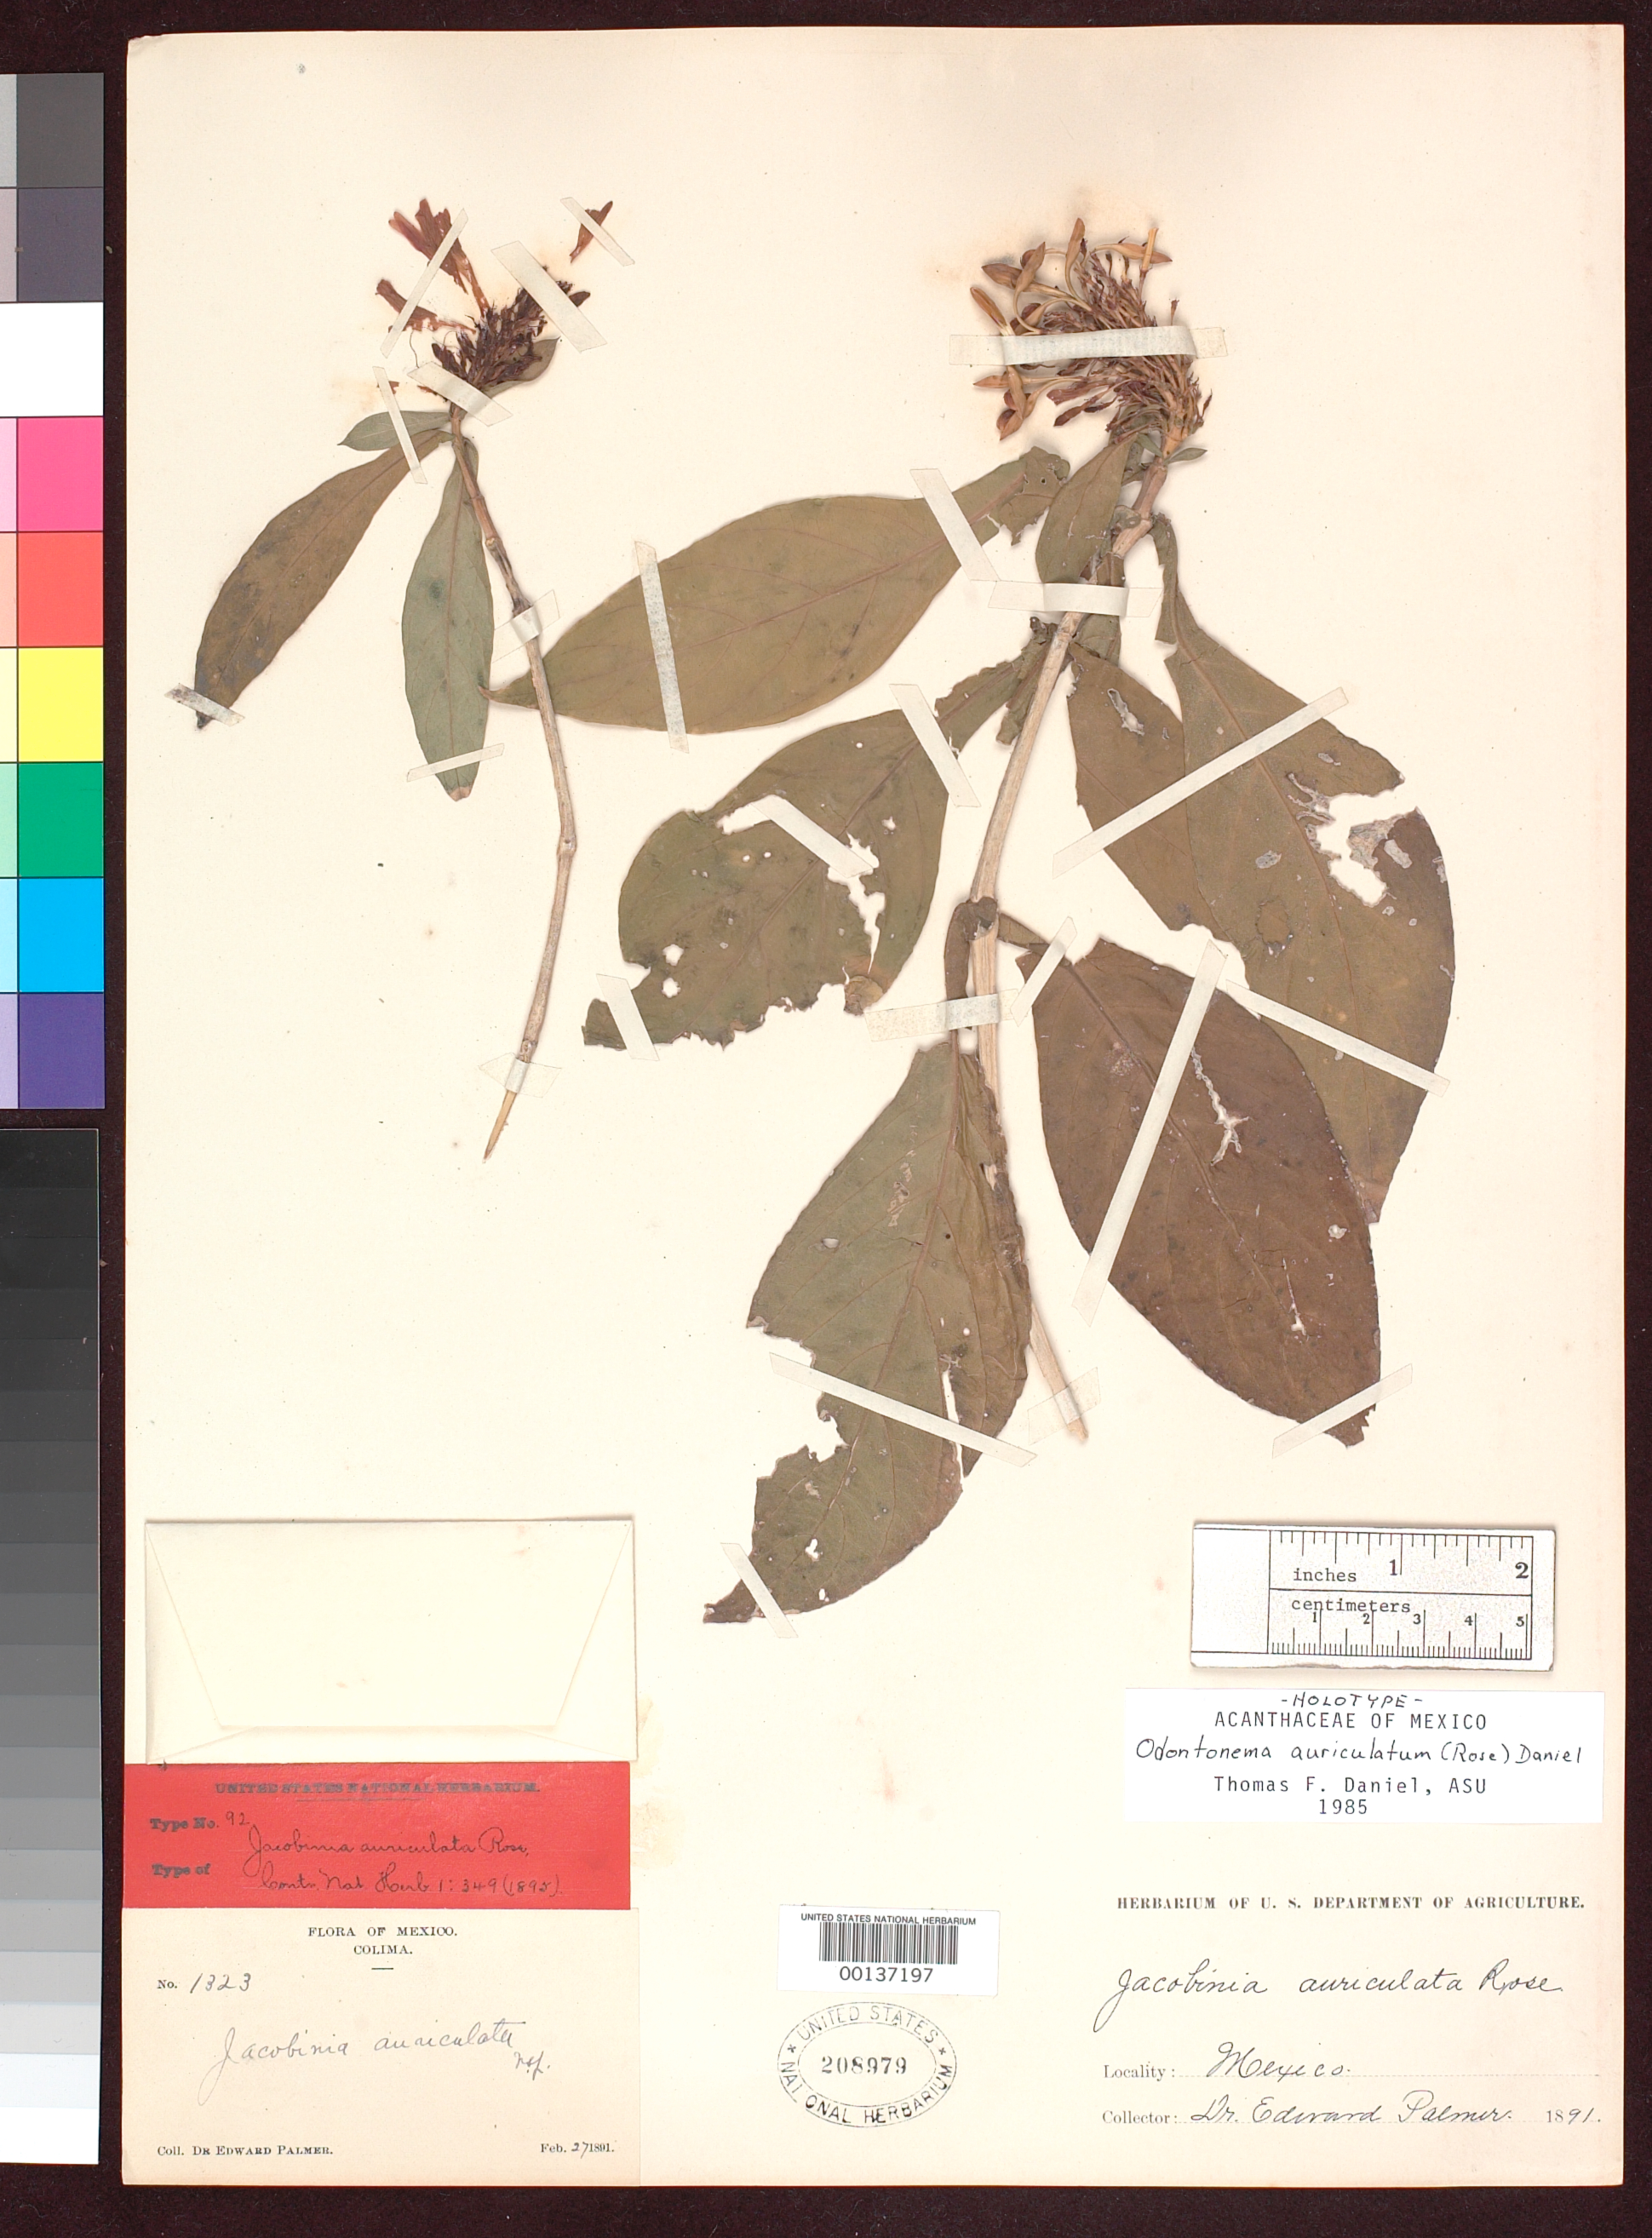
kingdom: Plantae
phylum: Tracheophyta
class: Magnoliopsida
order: Lamiales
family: Acanthaceae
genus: Jacobinia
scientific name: Jacobinia auriculata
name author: Rose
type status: Type Collection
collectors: E. Palmer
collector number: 1323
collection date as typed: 27 Feb 1891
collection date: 1891-02-27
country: Mexico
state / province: Colima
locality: Colima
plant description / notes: One of two original US sheets (USNH 208978, 208979), neither clearly the holotype.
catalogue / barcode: US 208979